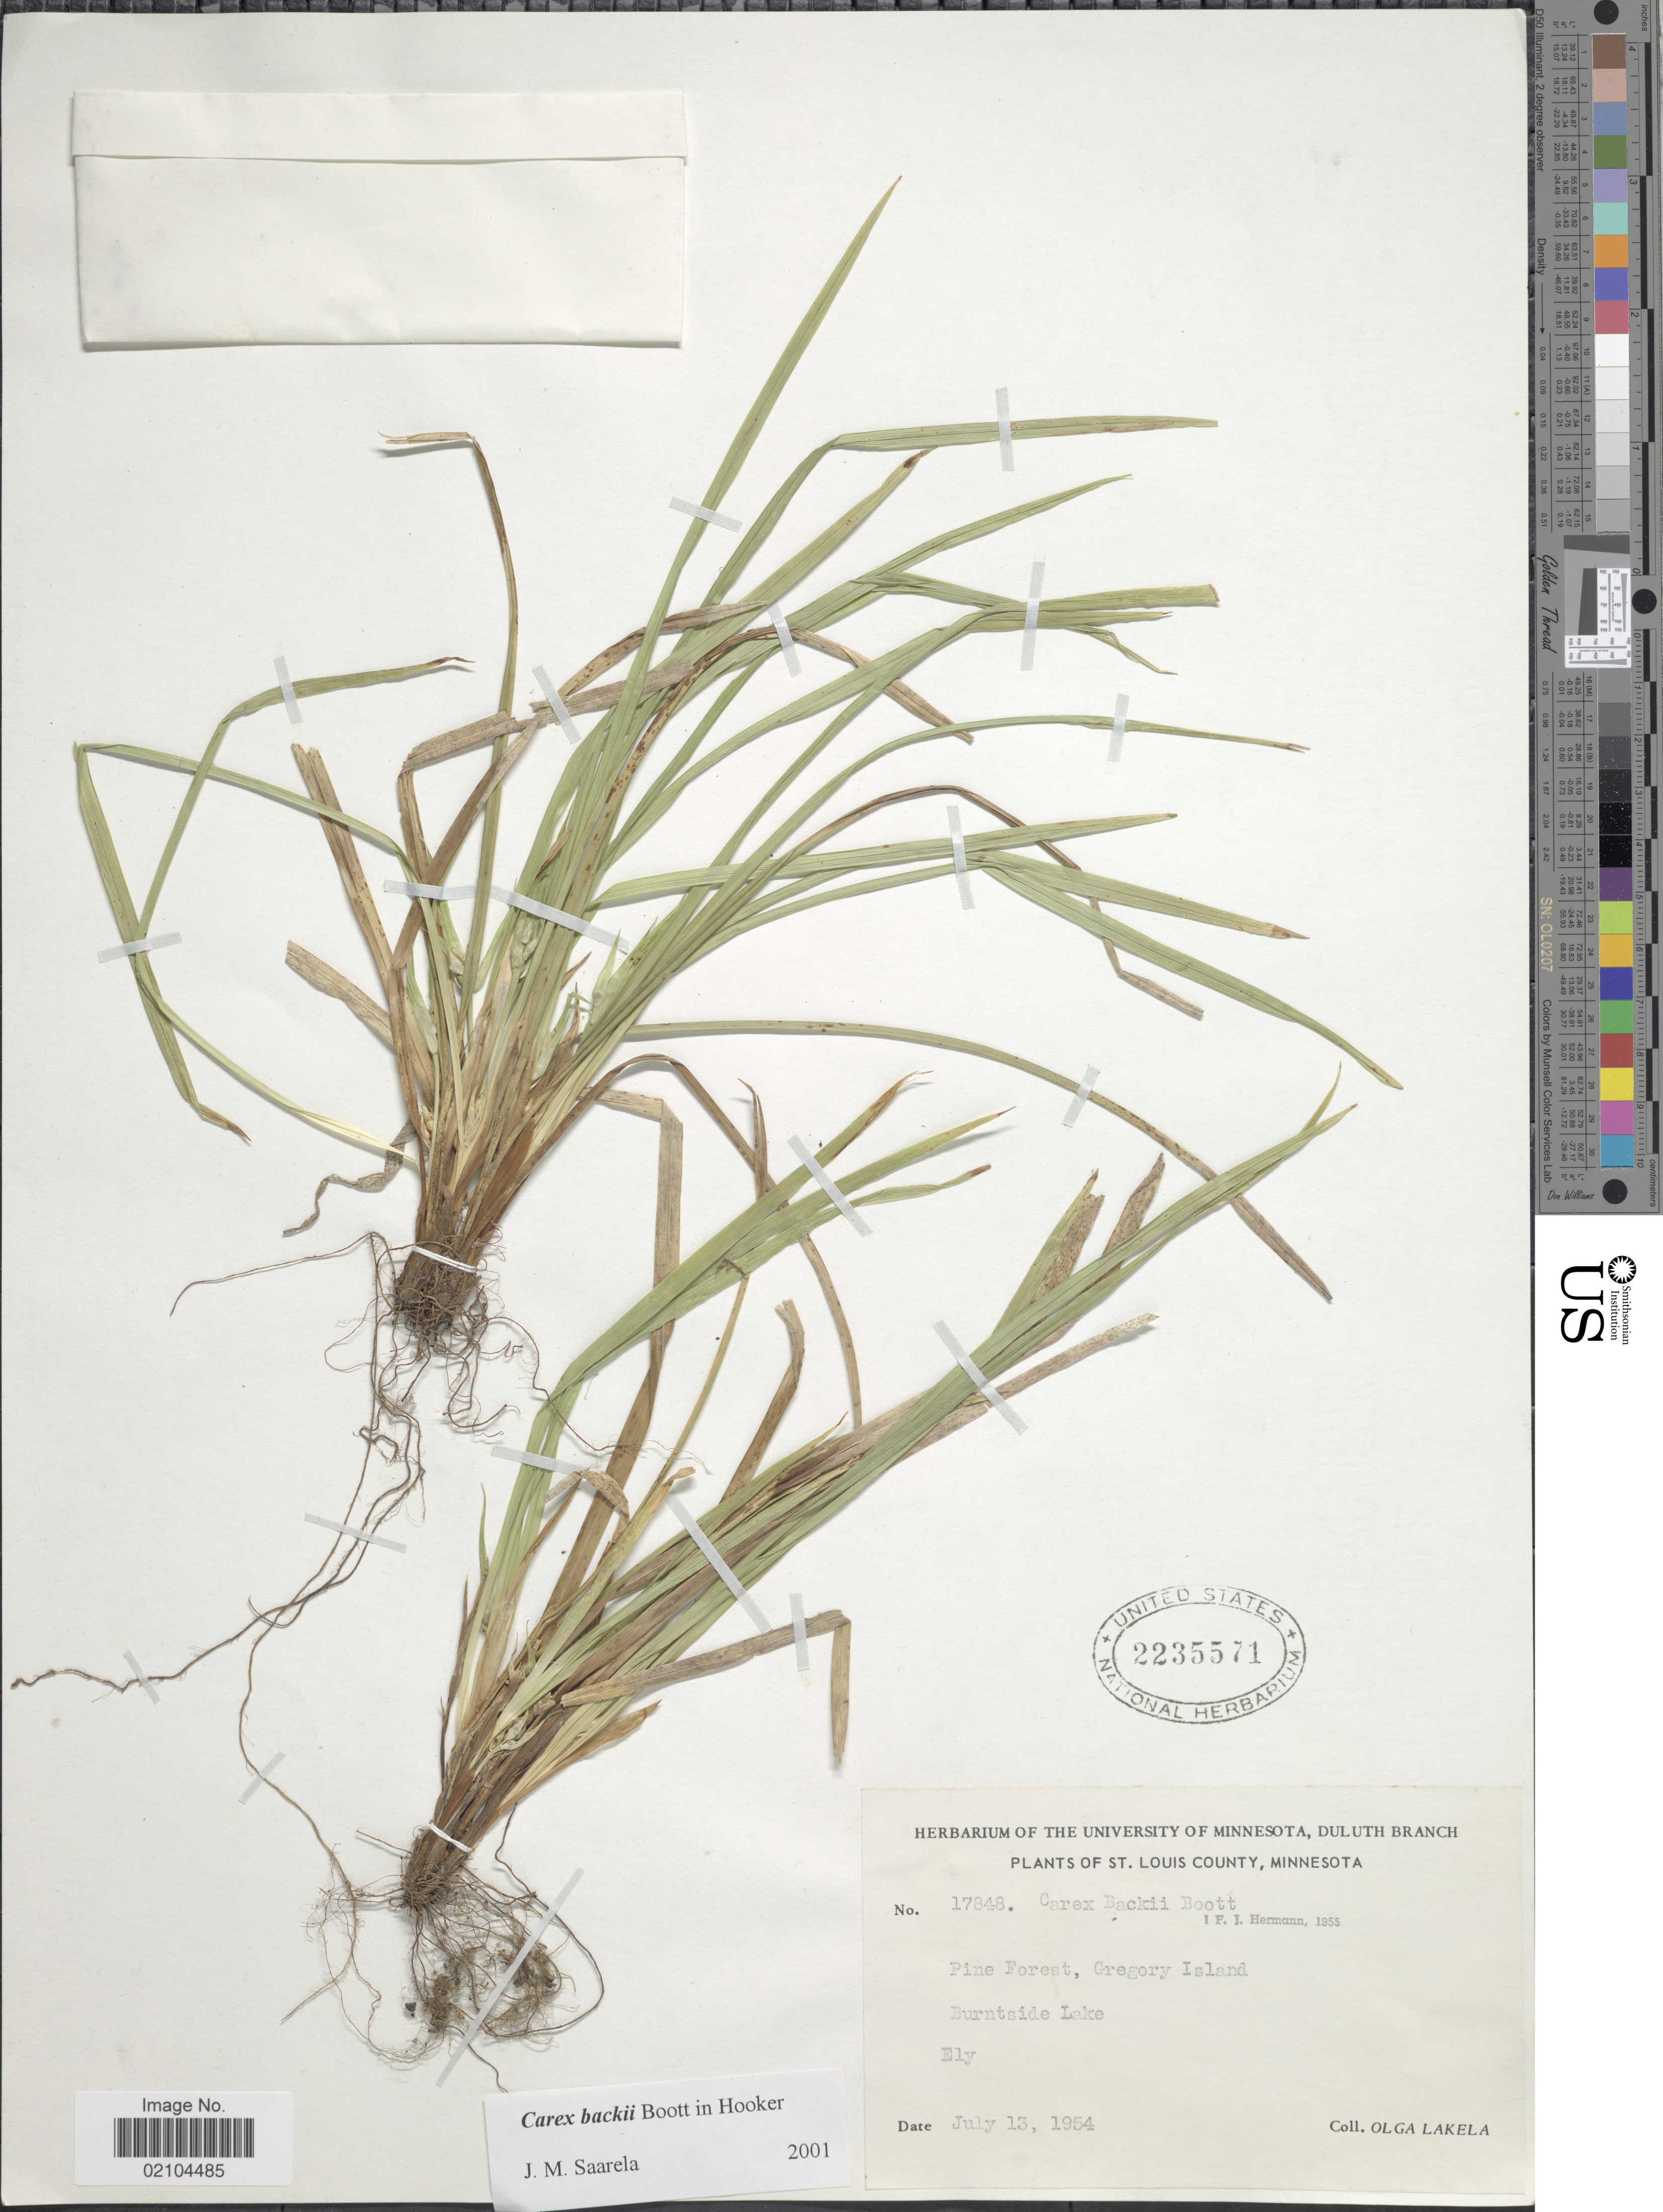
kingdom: Plantae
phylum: Tracheophyta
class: Liliopsida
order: Poales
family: Cyperaceae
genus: Carex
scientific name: Carex backii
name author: Boott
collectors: O. K. Lakela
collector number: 17848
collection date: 1954-07-13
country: United States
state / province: Minnesota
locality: St. Louis County, Pine Forest, Gregory Island, Burntside Lake, Ely.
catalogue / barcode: US 2235571